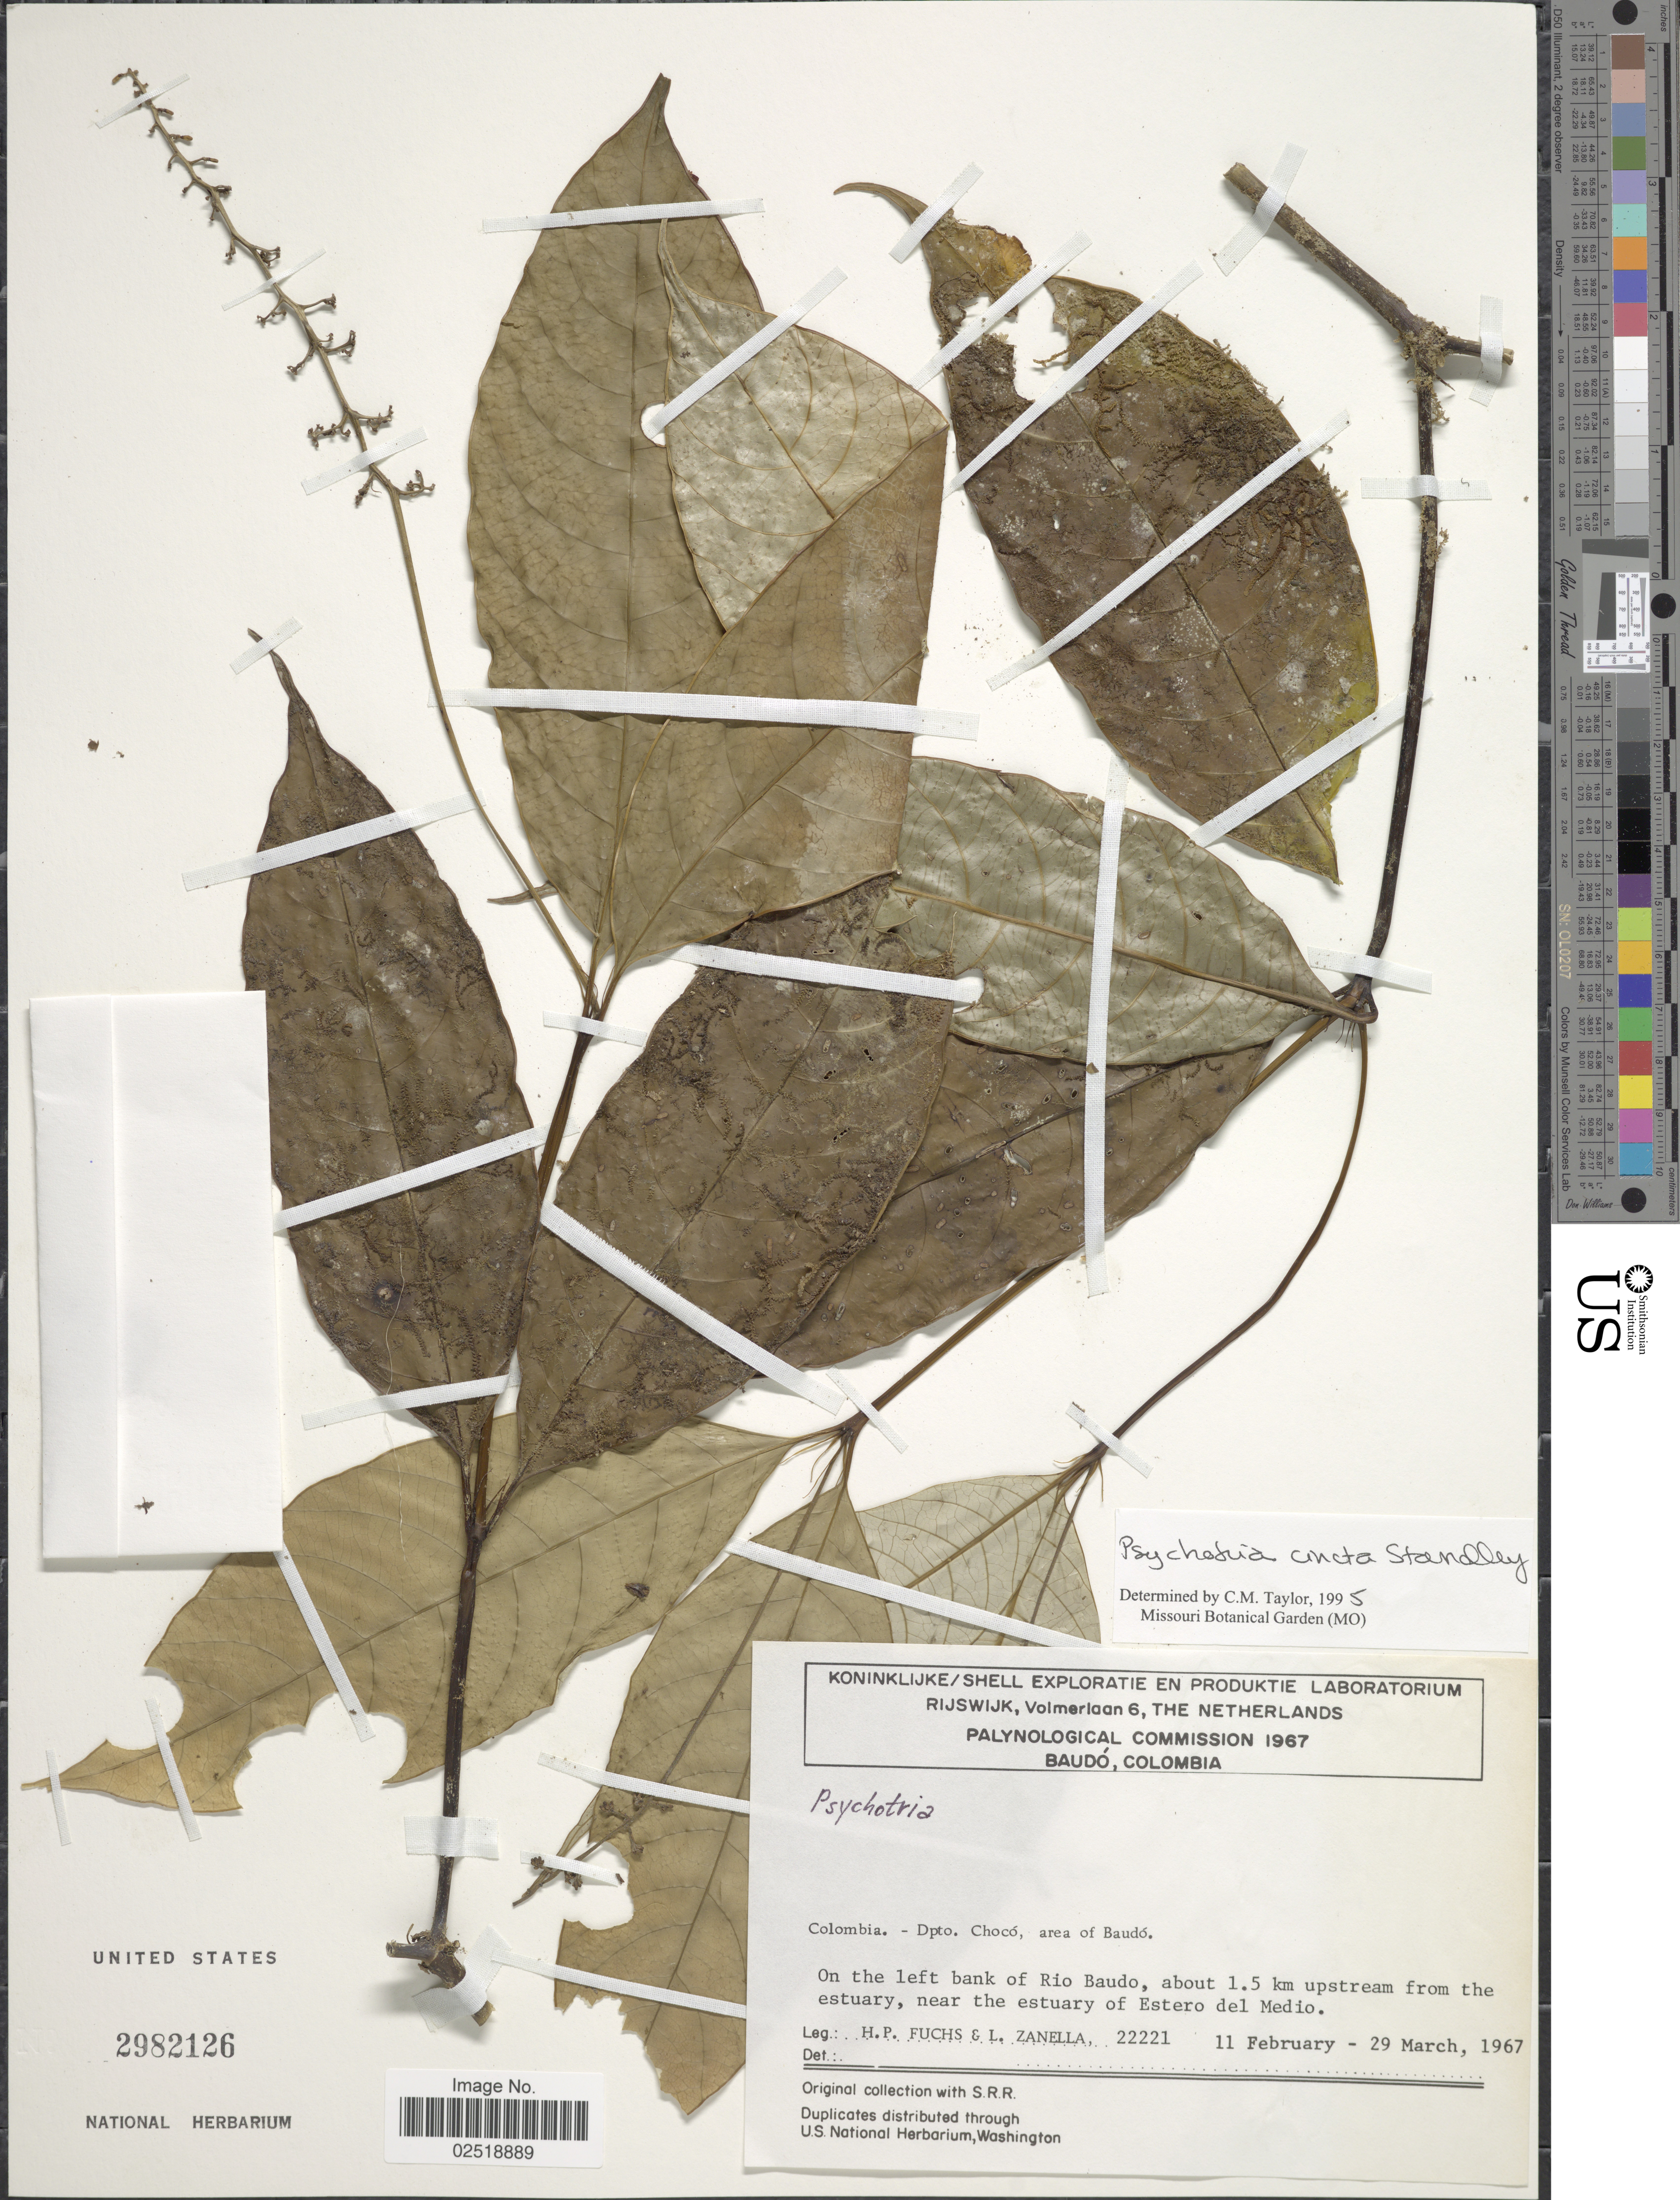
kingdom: Plantae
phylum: Tracheophyta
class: Magnoliopsida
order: Gentianales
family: Rubiaceae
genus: Psychotria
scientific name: Psychotria cincta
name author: Standl.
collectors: H. P. Fuchs & L. Zanella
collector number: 22221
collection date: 1967-02-11/1967-03-29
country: Colombia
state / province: Chocó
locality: Dpto. Chocó, area of Baudó, On the left bank of Rio Baudo, about 1.5 km upstream from the estuary, near the estuary of Estero del Medio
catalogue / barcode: US 2982126